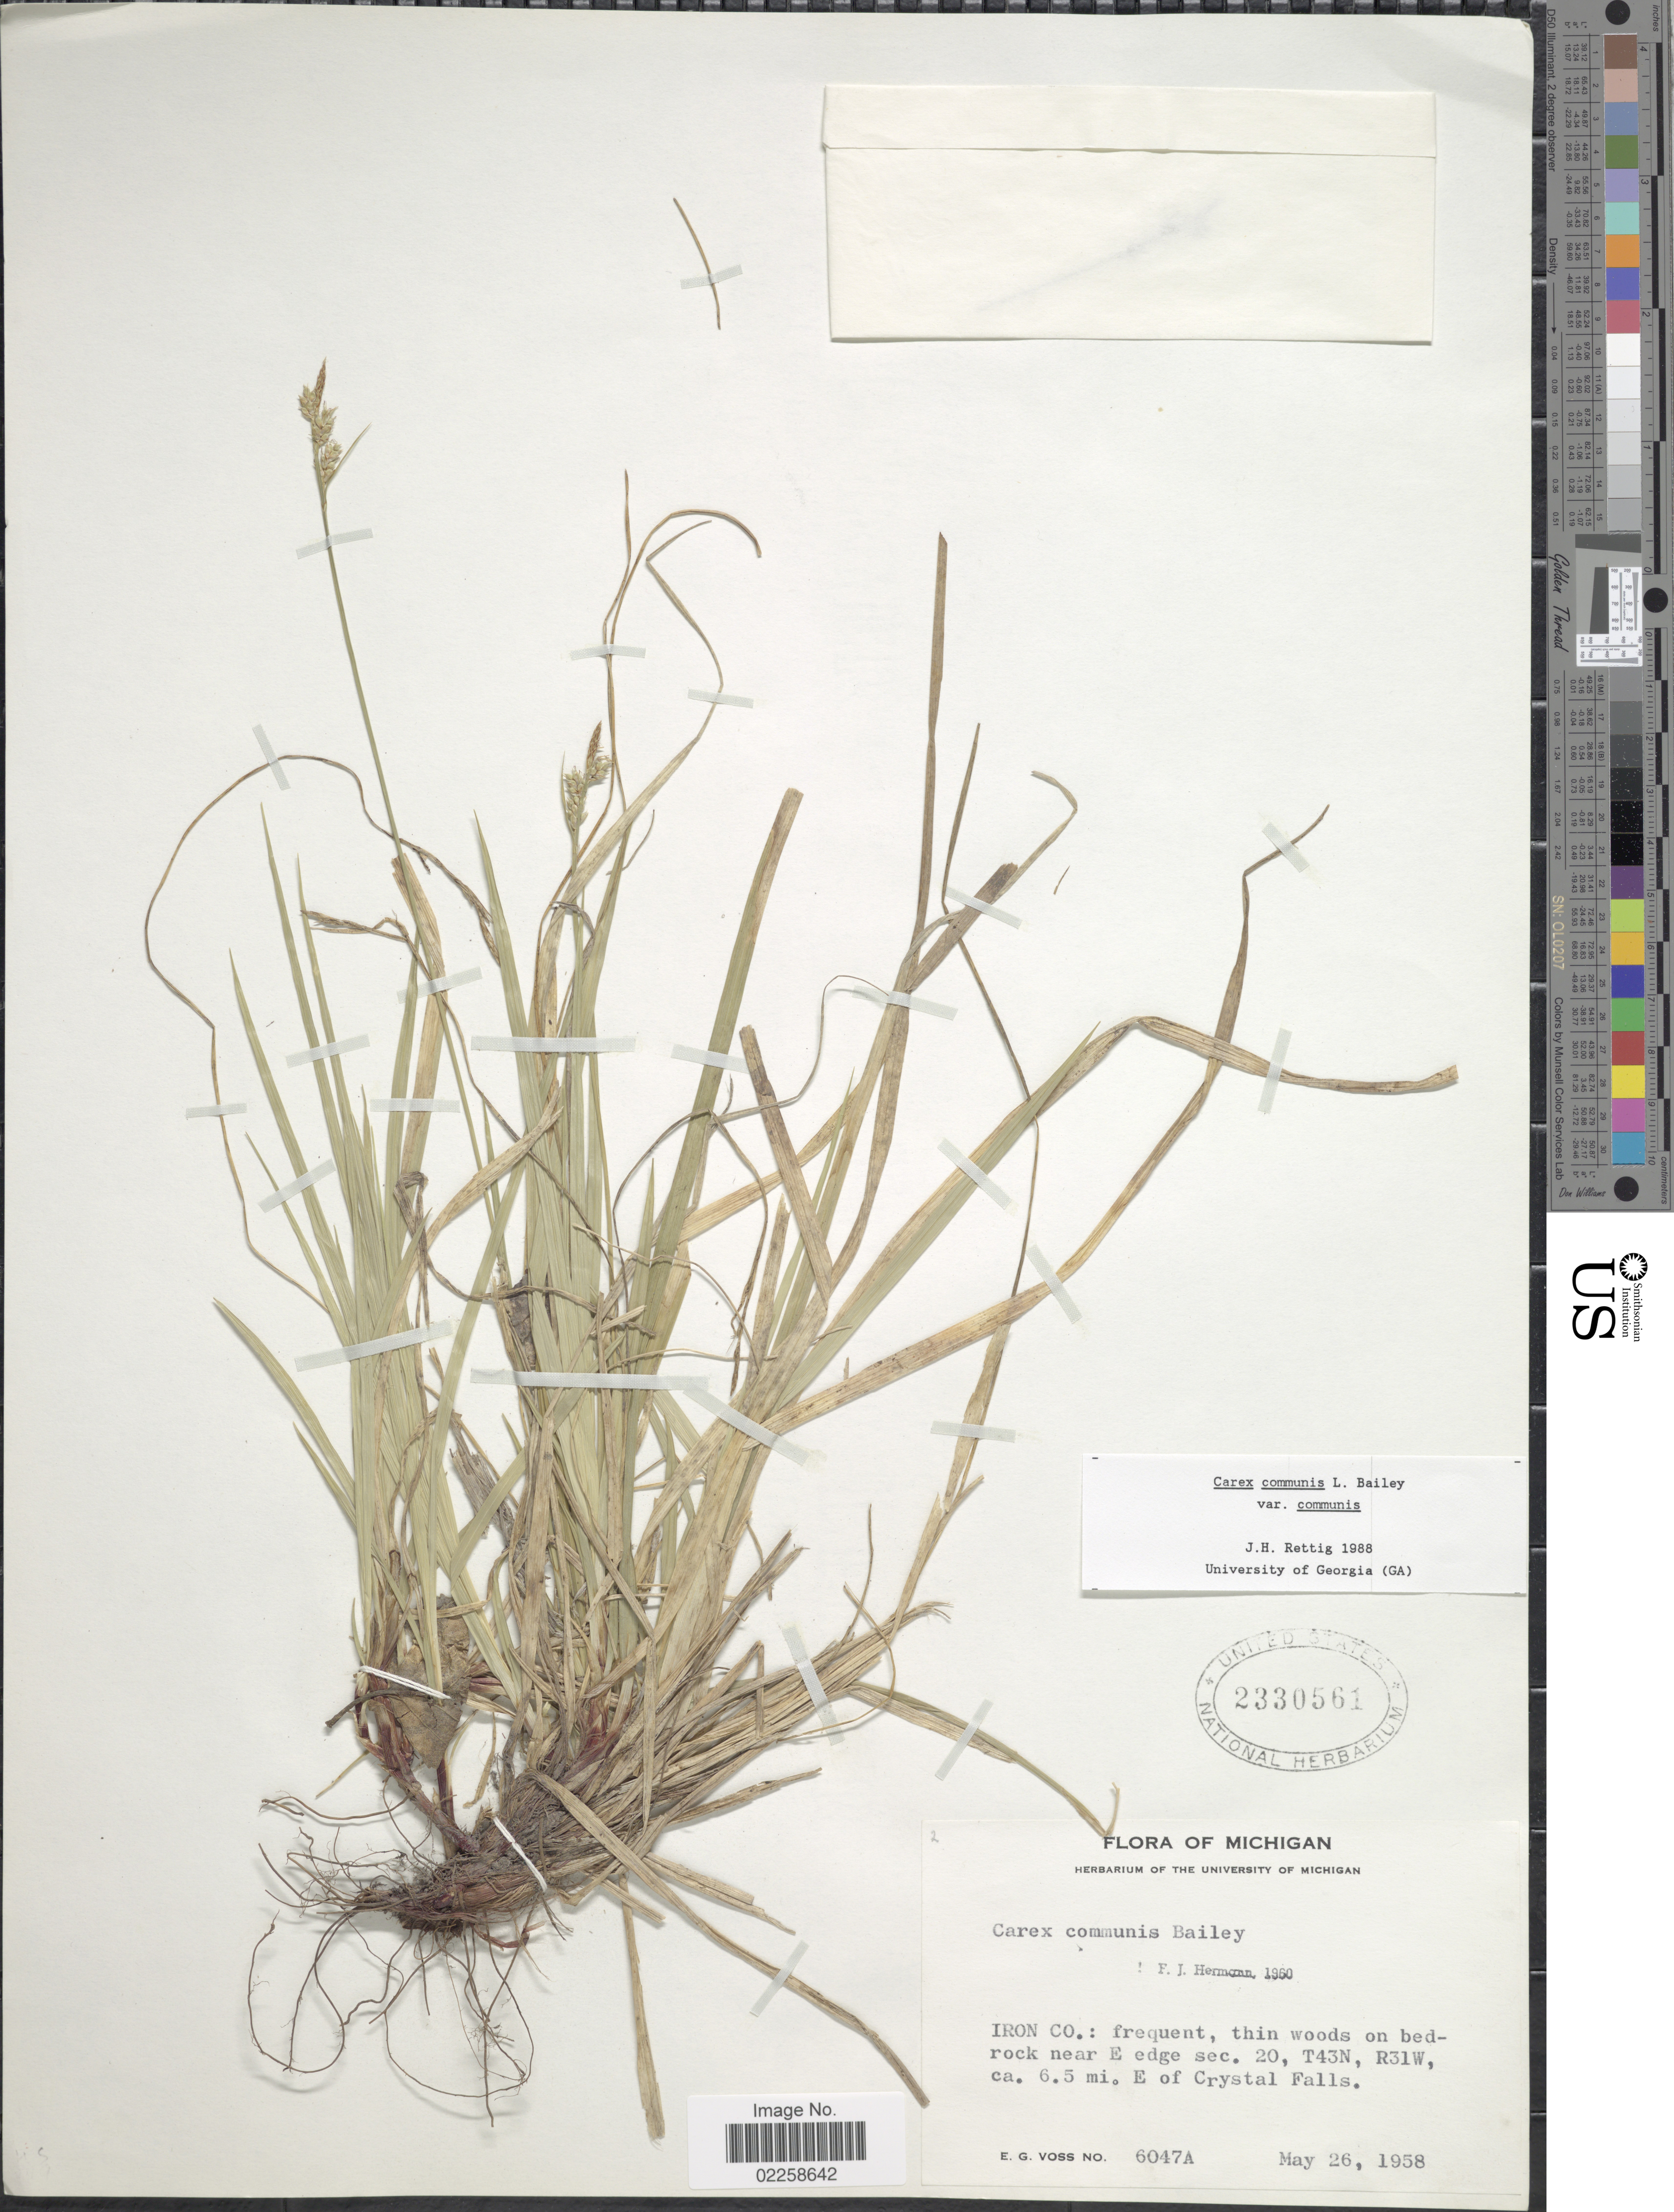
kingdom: Plantae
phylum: Tracheophyta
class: Liliopsida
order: Poales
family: Cyperaceae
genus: Carex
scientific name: Carex communis var. communis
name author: L.H. Bailey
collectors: E. G. Voss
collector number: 6047A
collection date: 1958-05-26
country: United States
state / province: Michigan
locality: Iron Co.: thin woods on bedrock near E edge sec. 20, T43N, R31W, 6.5 mi. E. of Crystal Falls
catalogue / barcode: US 2330561